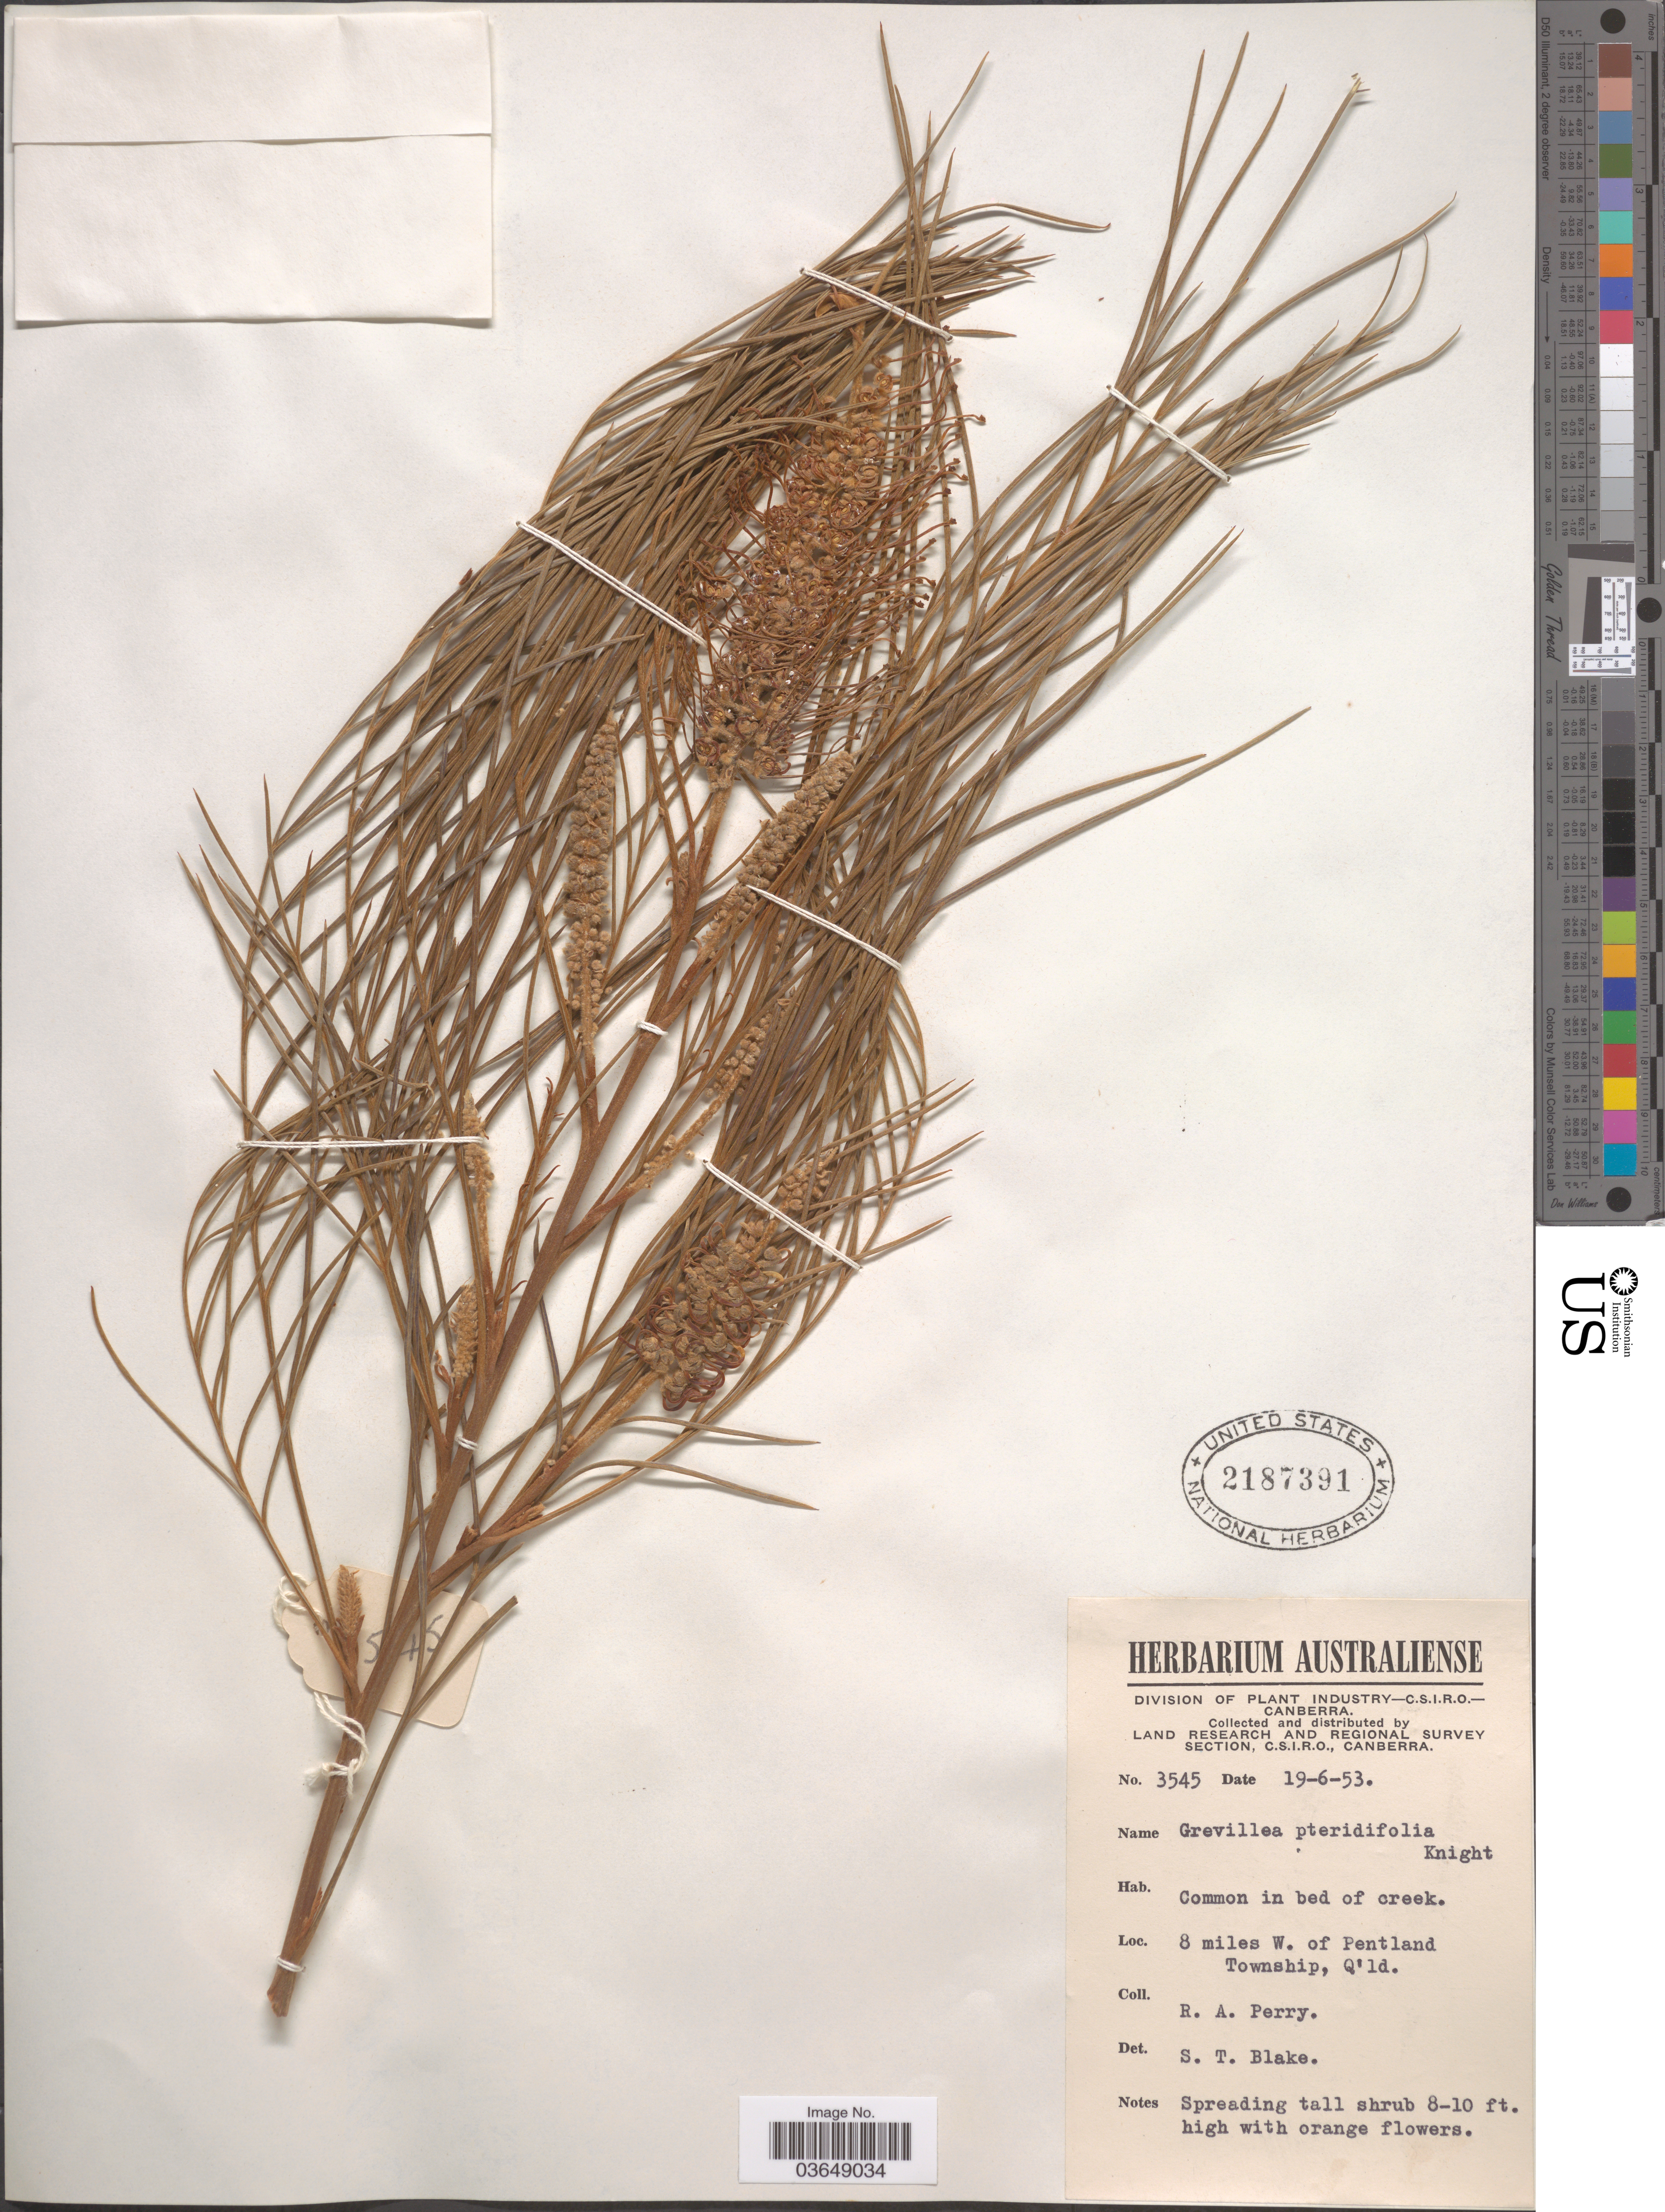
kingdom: Plantae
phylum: Tracheophyta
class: Magnoliopsida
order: Proteales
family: Proteaceae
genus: Grevillea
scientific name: Grevillea pteridifolia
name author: Knight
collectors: Perry, R. A.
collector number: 3545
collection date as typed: Transcribed d/m/y: 19/6/53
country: Australia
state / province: Queensland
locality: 8 miles W. of Pentland Township.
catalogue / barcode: US 2187391